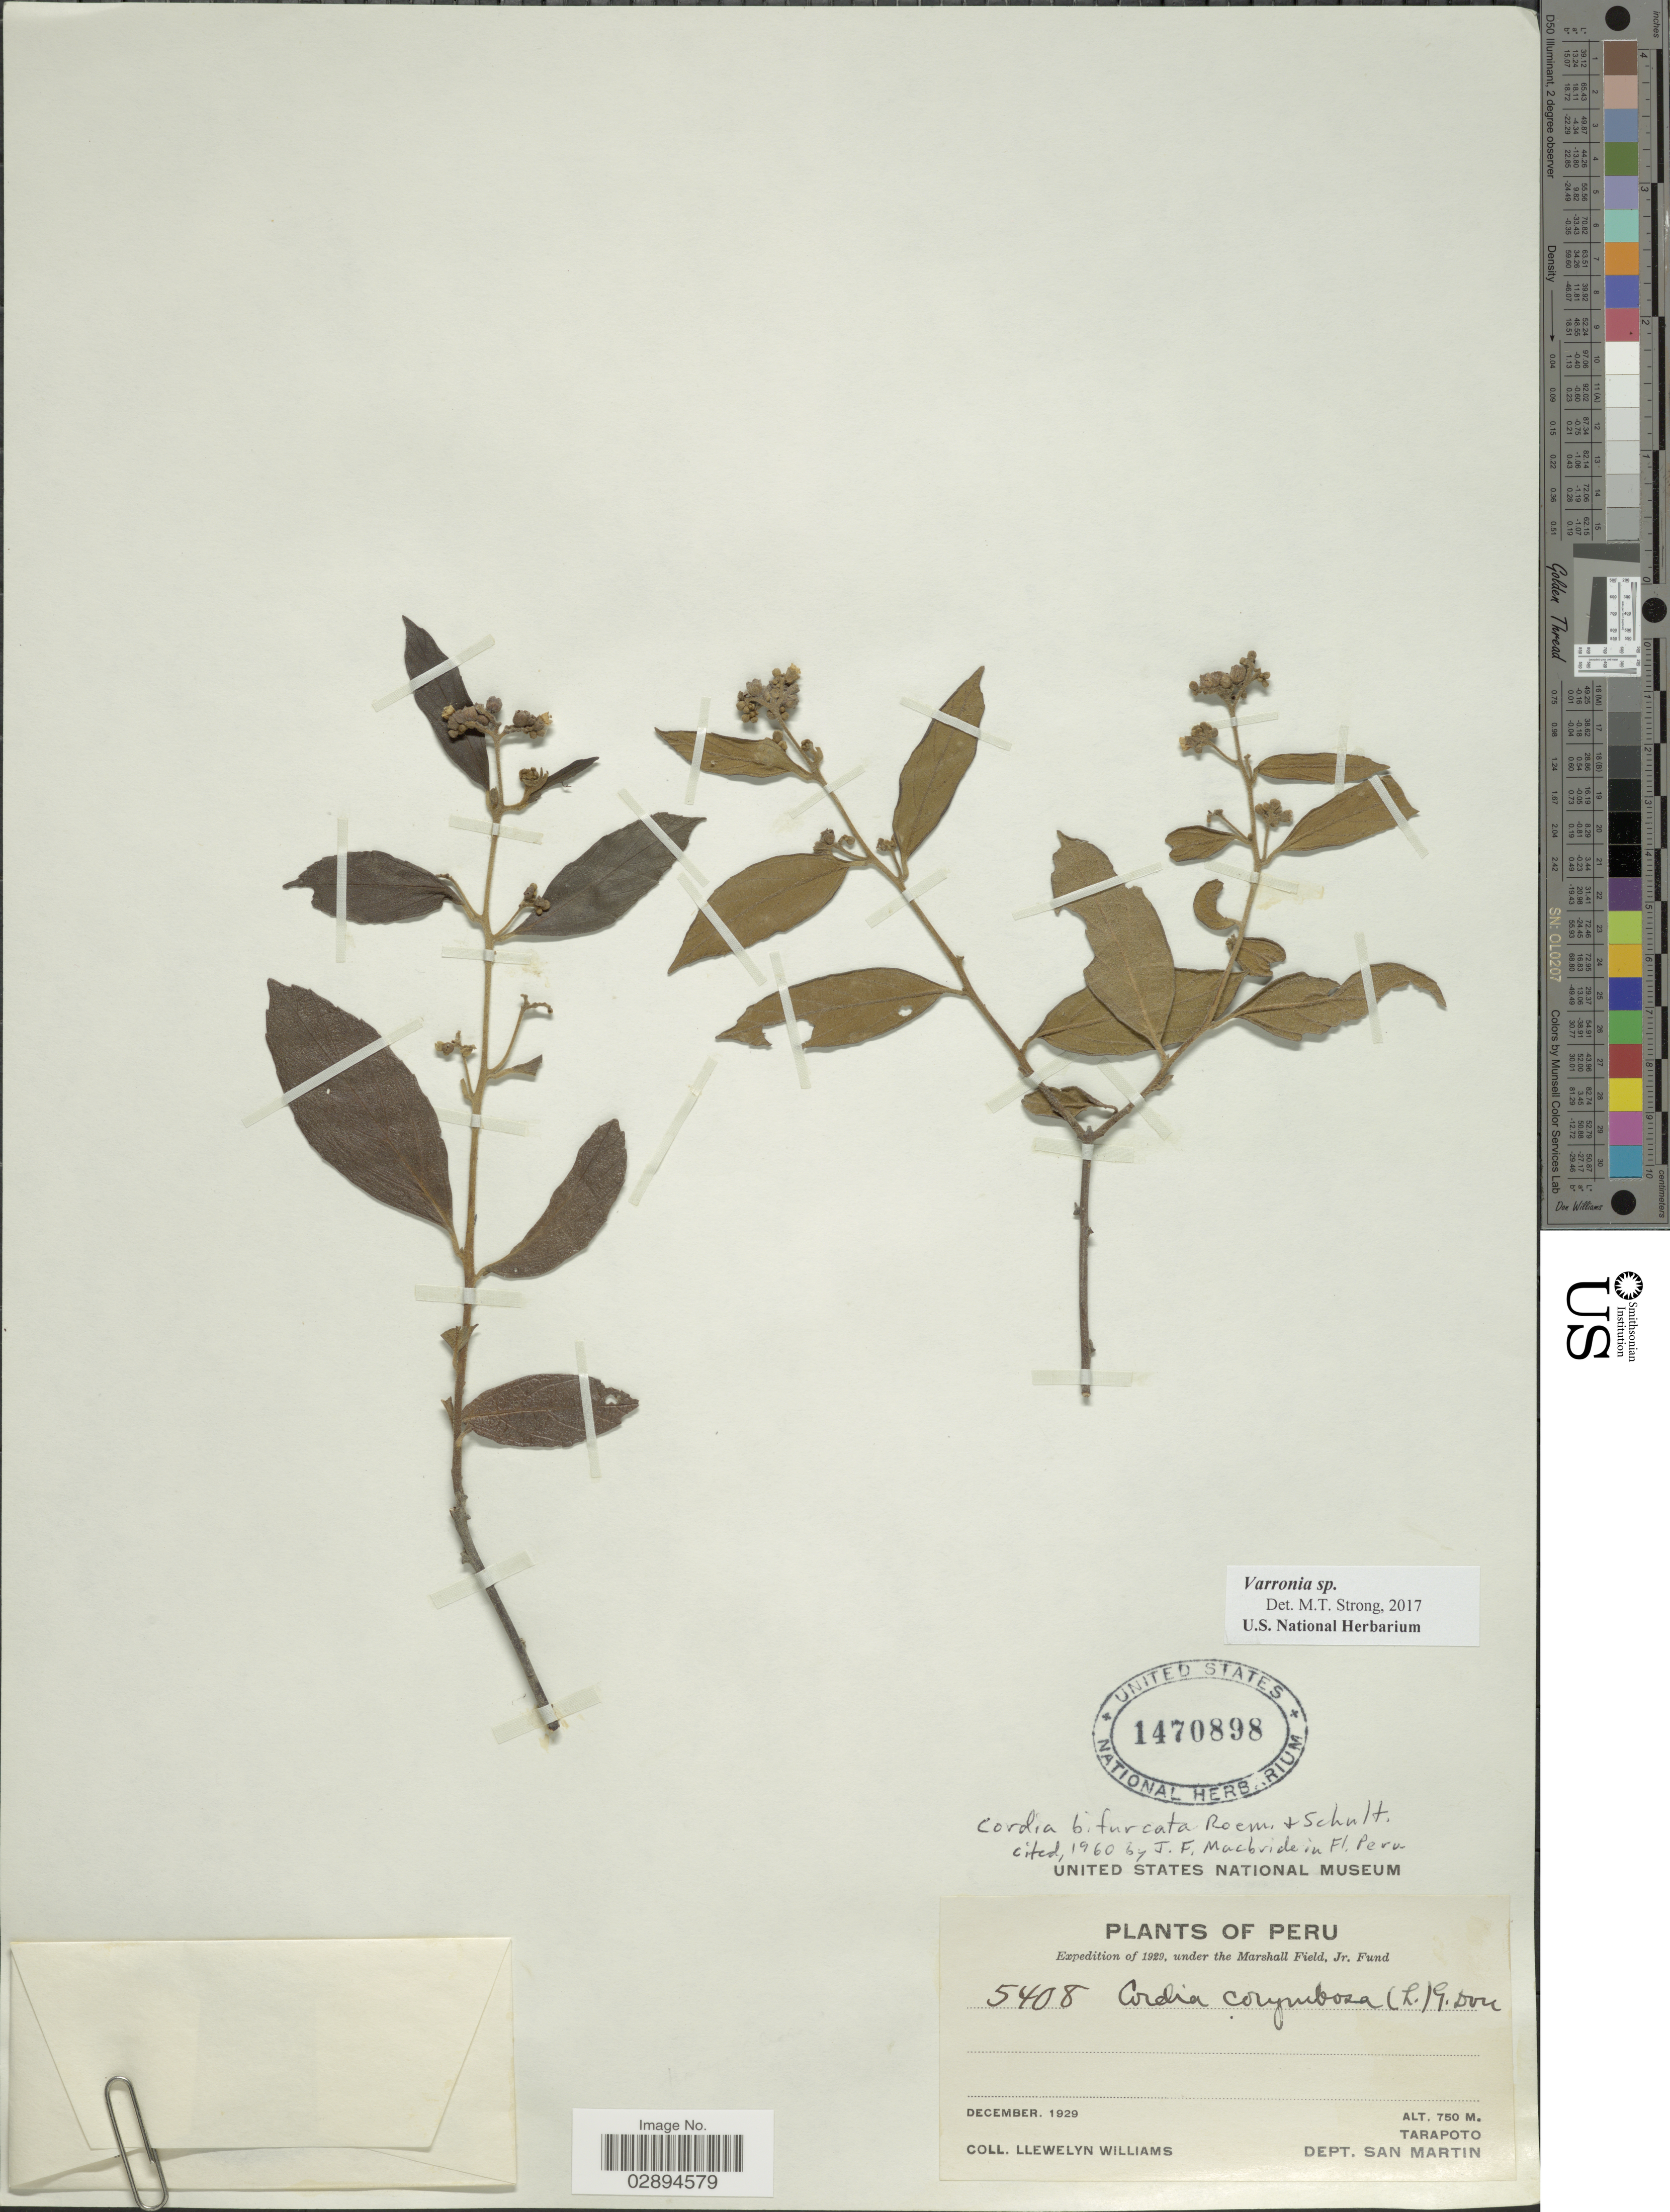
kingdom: Plantae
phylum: Tracheophyta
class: Magnoliopsida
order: Boraginales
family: Cordiaceae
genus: Varronia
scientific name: Varronia sp.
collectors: Ll. Williams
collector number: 5408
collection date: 1929-12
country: Peru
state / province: San Martín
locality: Tarapoto. Dept. San Martin.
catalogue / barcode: US 1470898